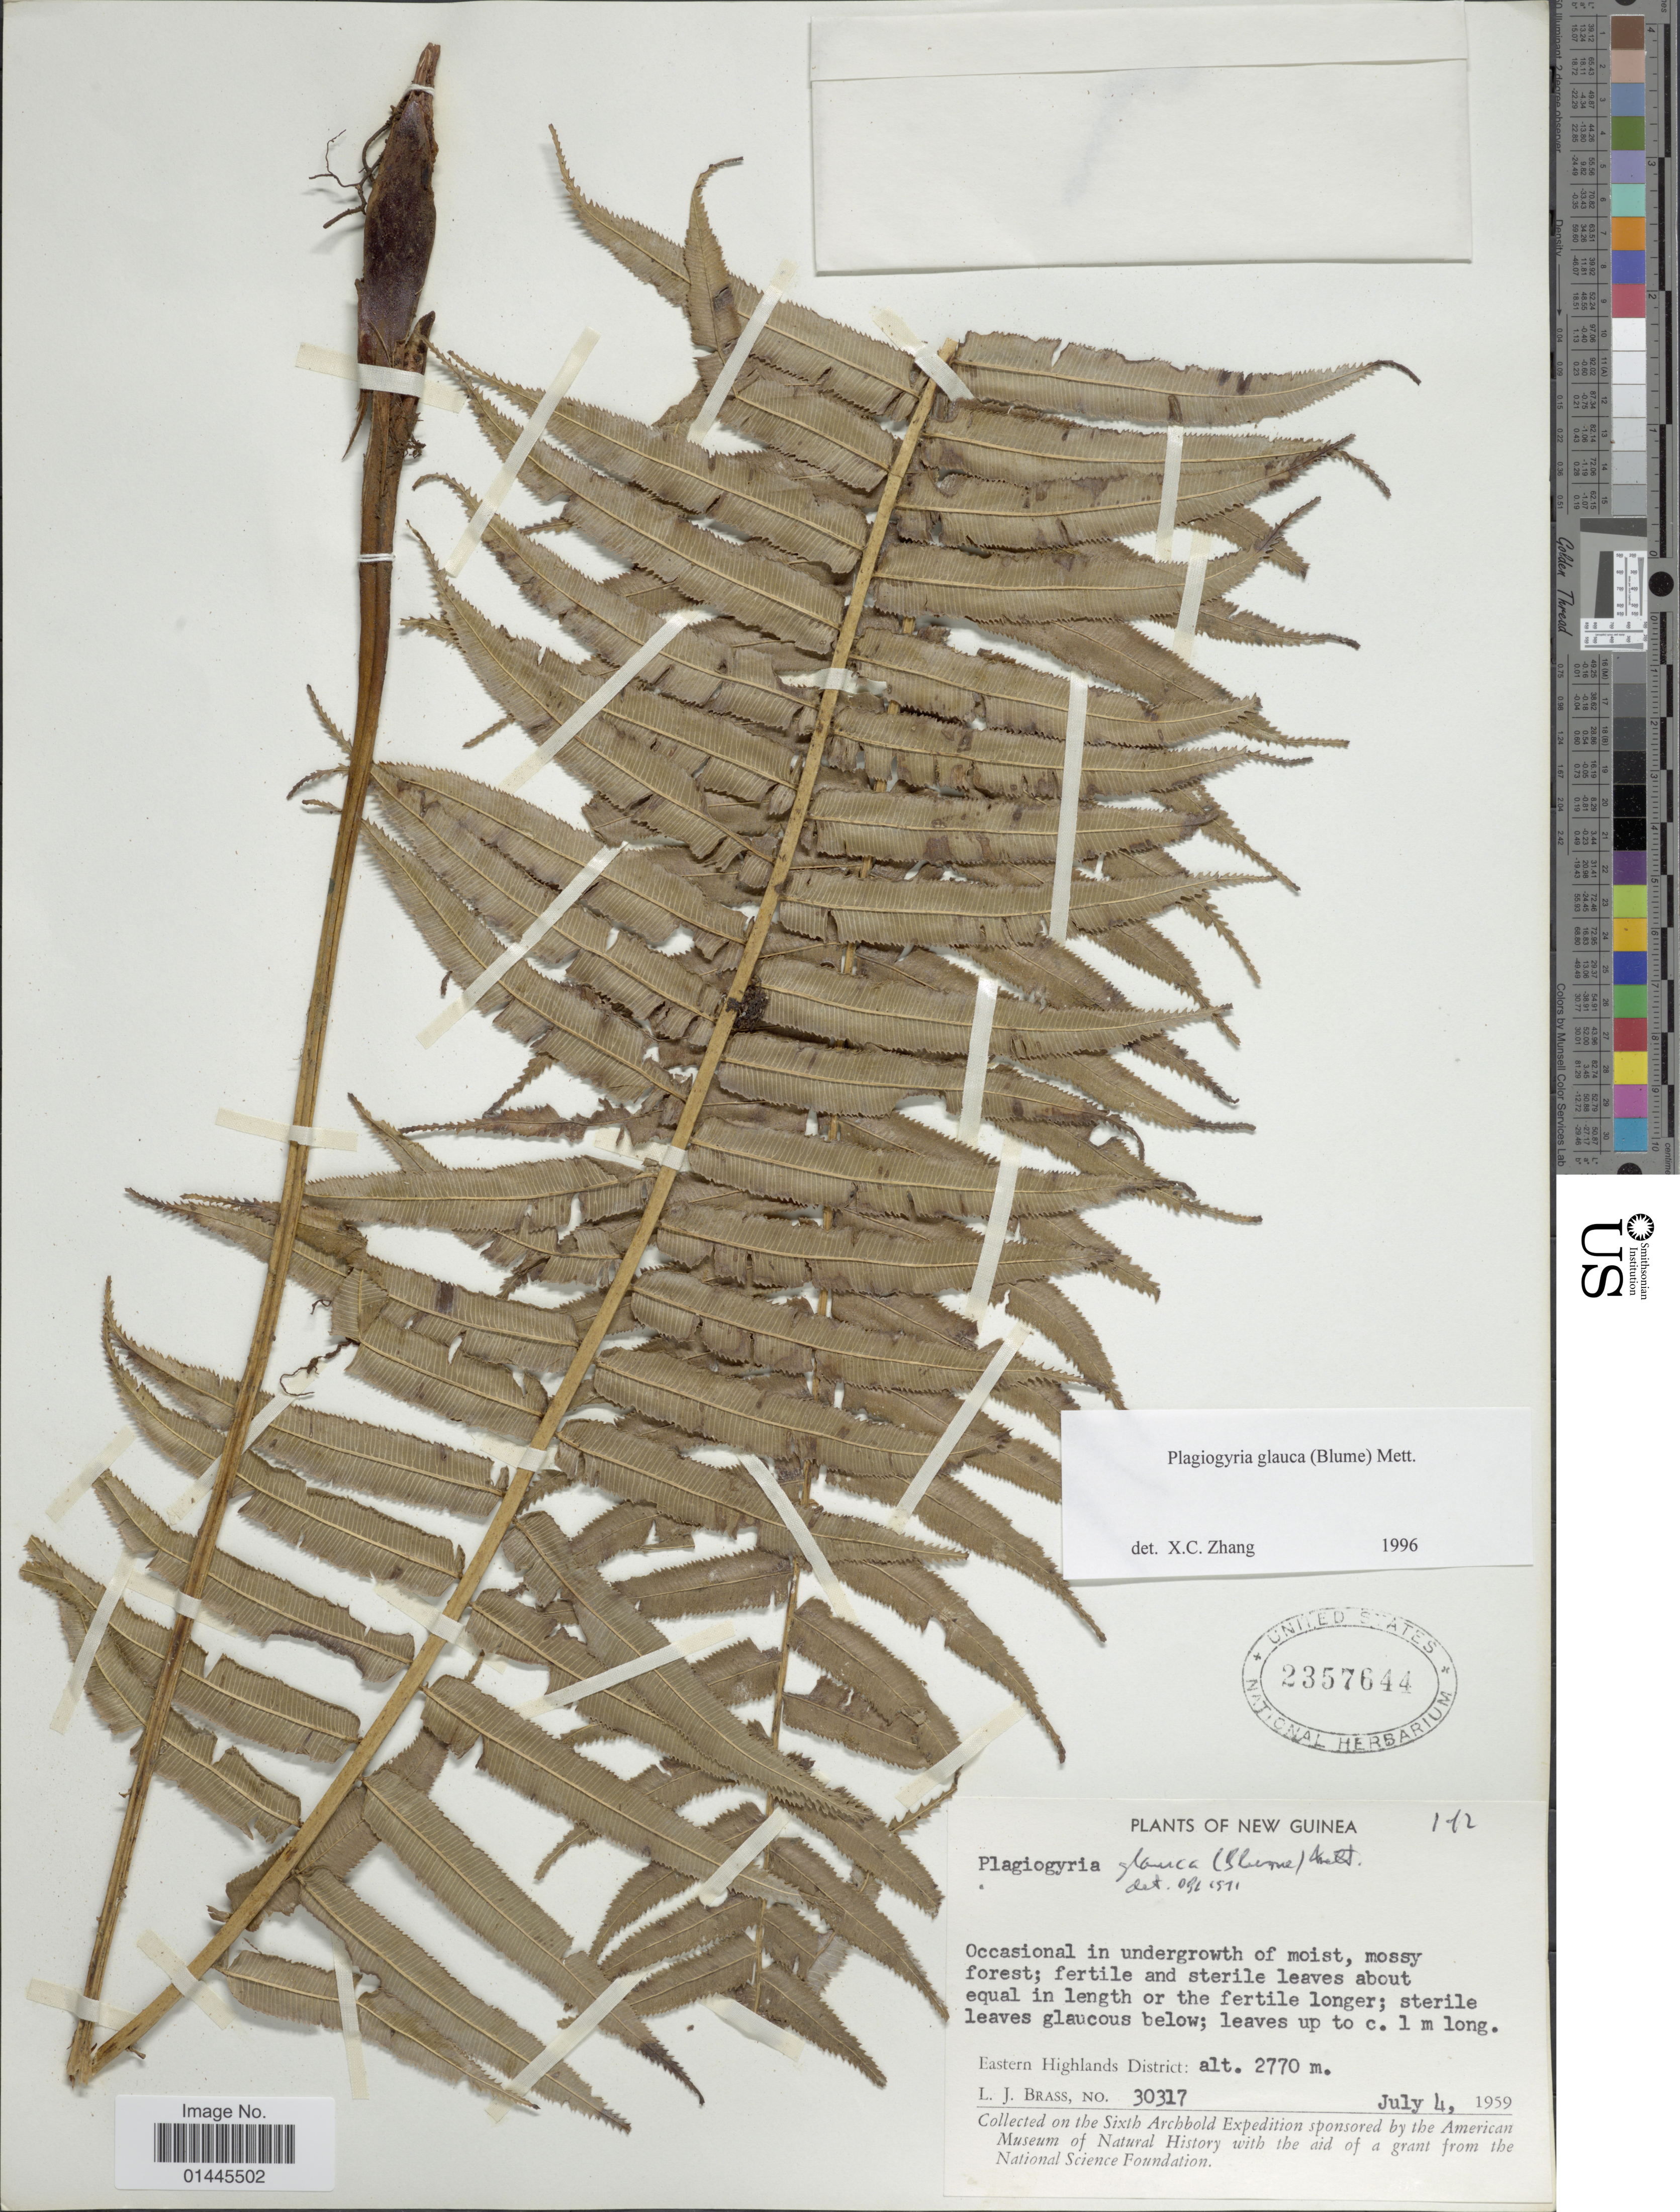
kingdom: Plantae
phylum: Tracheophyta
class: Polypodiopsida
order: Cyatheales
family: Plagiogyriaceae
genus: Plagiogyria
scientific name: Plagiogyria glauca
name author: (Blume) Mett.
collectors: L. J. Brass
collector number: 30317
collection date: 1959-07-04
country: Papua New Guinea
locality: New Guinea, Eastern Highlands District.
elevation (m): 270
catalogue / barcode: US 2357644